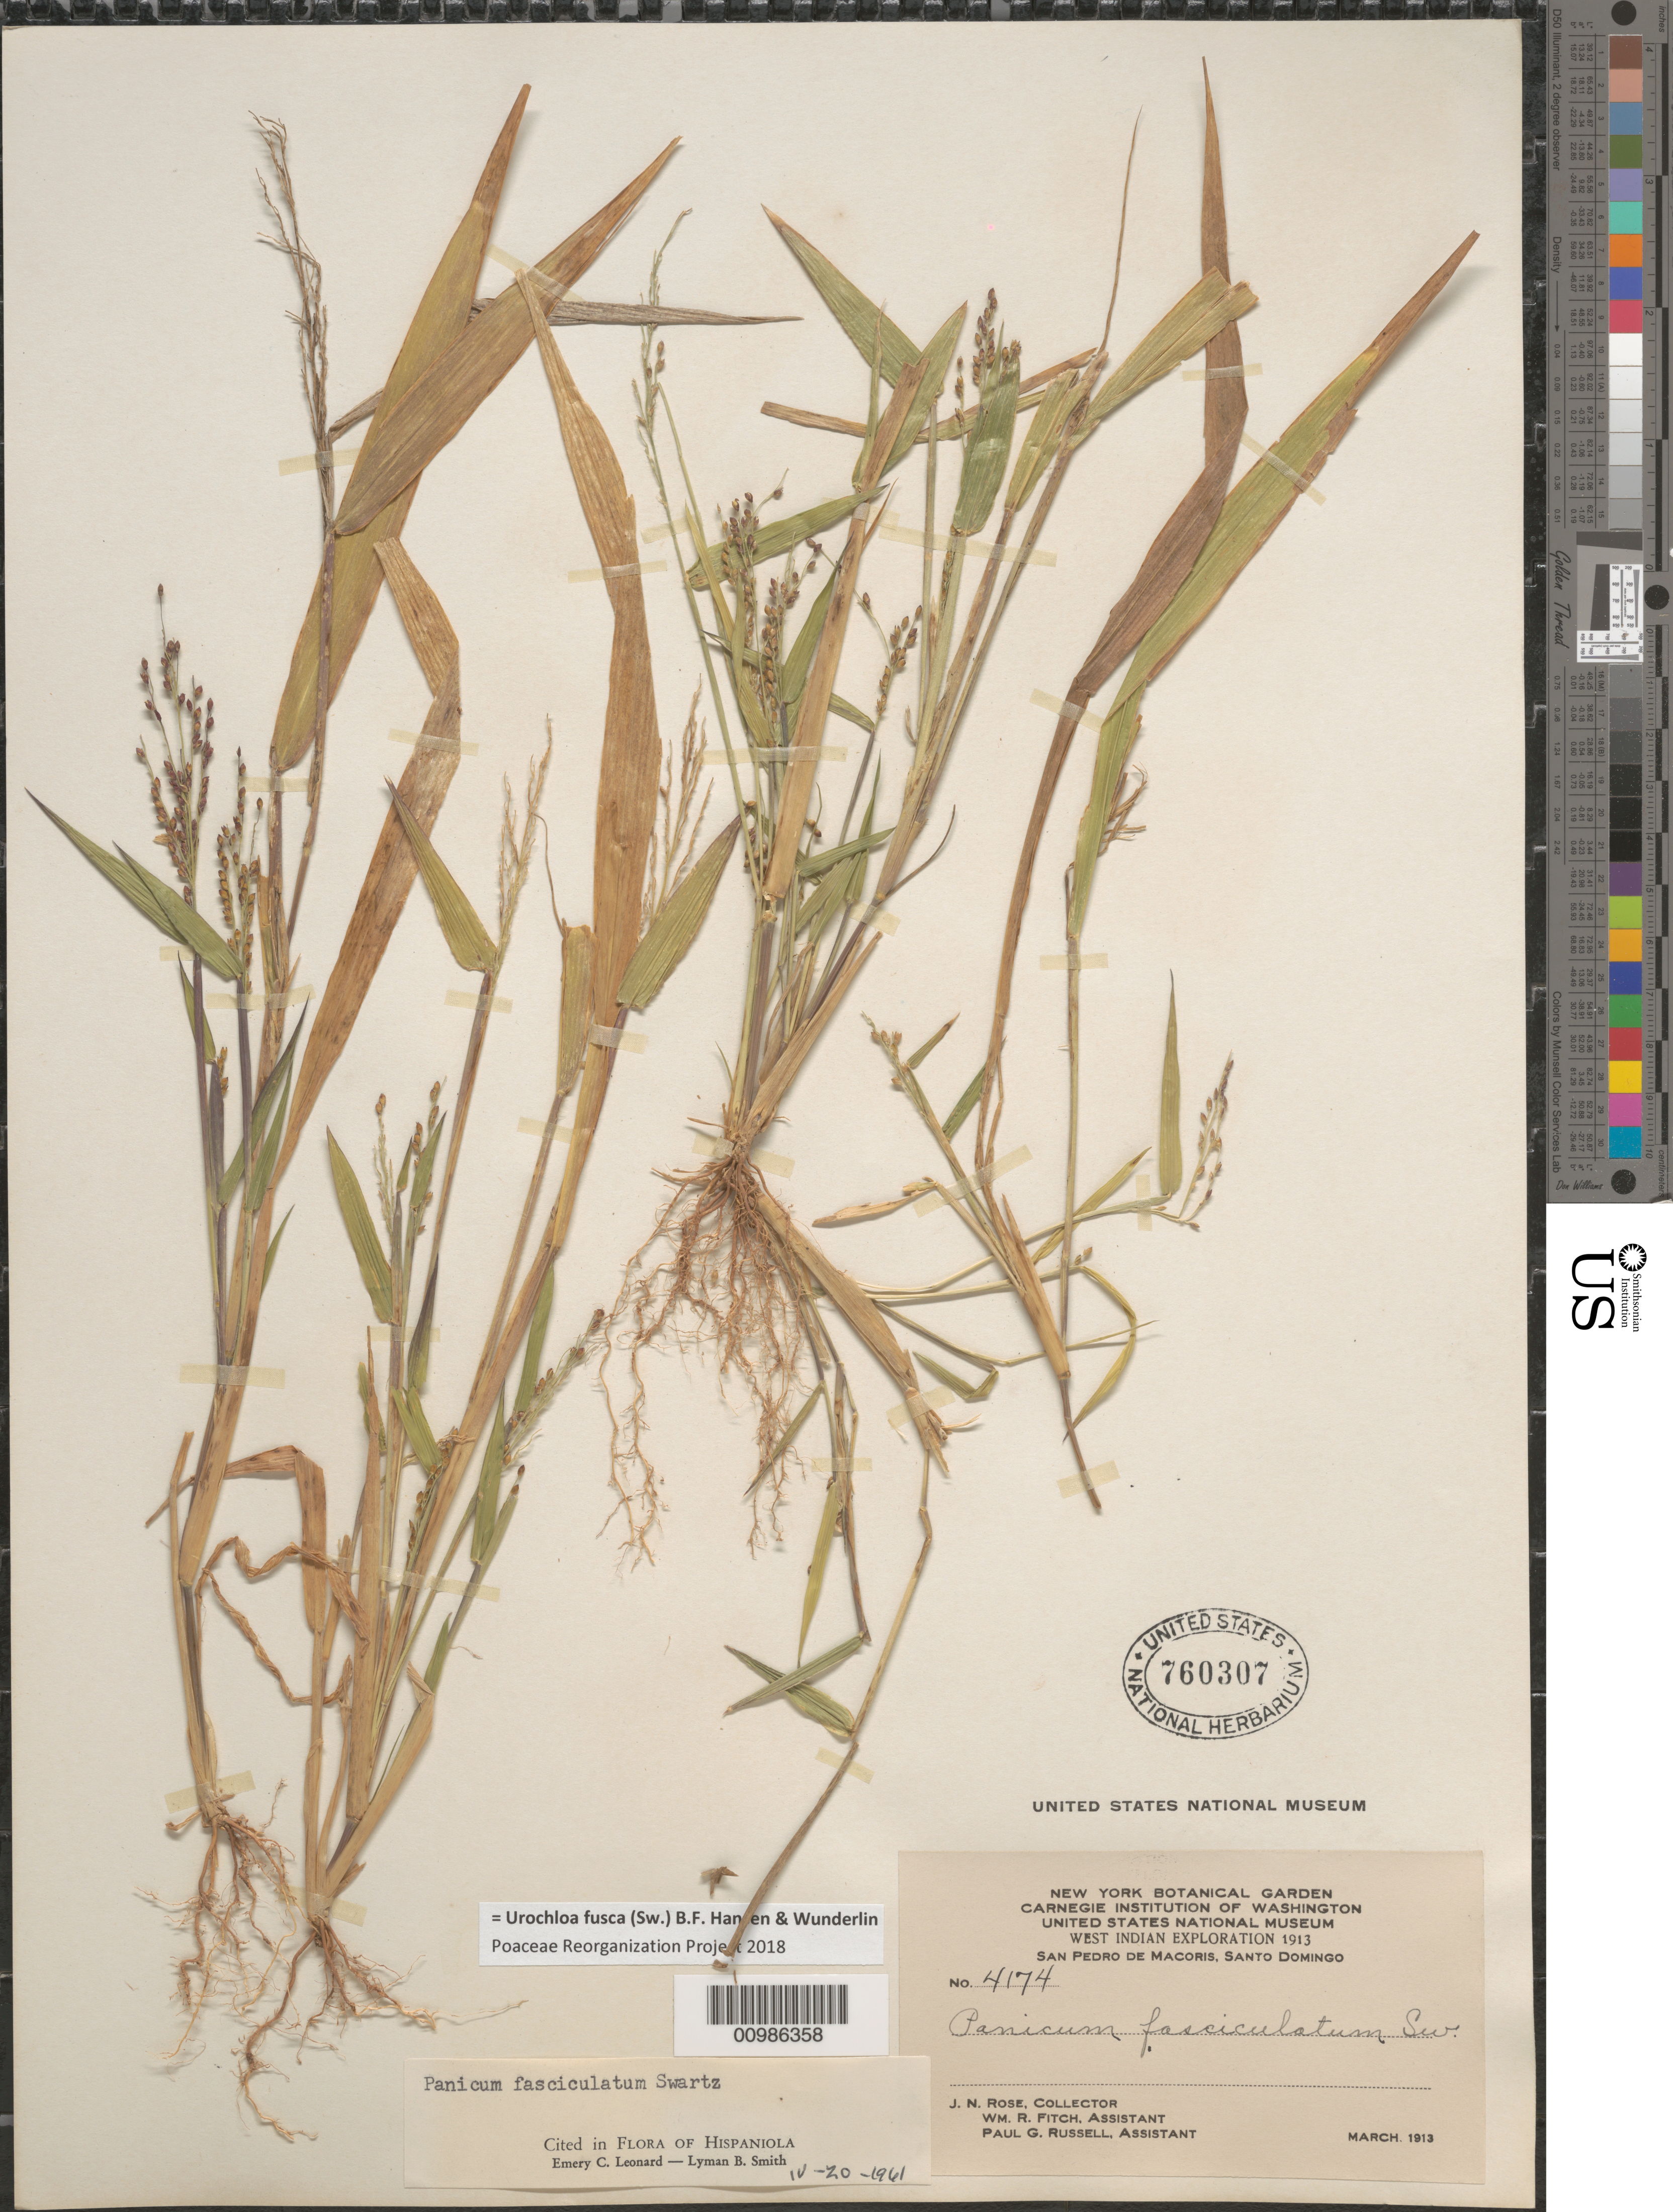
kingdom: Plantae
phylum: Tracheophyta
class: Liliopsida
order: Poales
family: Poaceae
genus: Brachiaria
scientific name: Brachiaria fasciculata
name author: (Sw.) Parodi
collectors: J. N. Rose, W. R. Fitch & P. G. Russell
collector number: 4174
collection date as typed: Mar 1913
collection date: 1913-03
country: Dominican Republic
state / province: San Pedro de Macorís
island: Hispaniola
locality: San Pedro de Macoris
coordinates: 0 N, 0 E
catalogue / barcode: US 760307